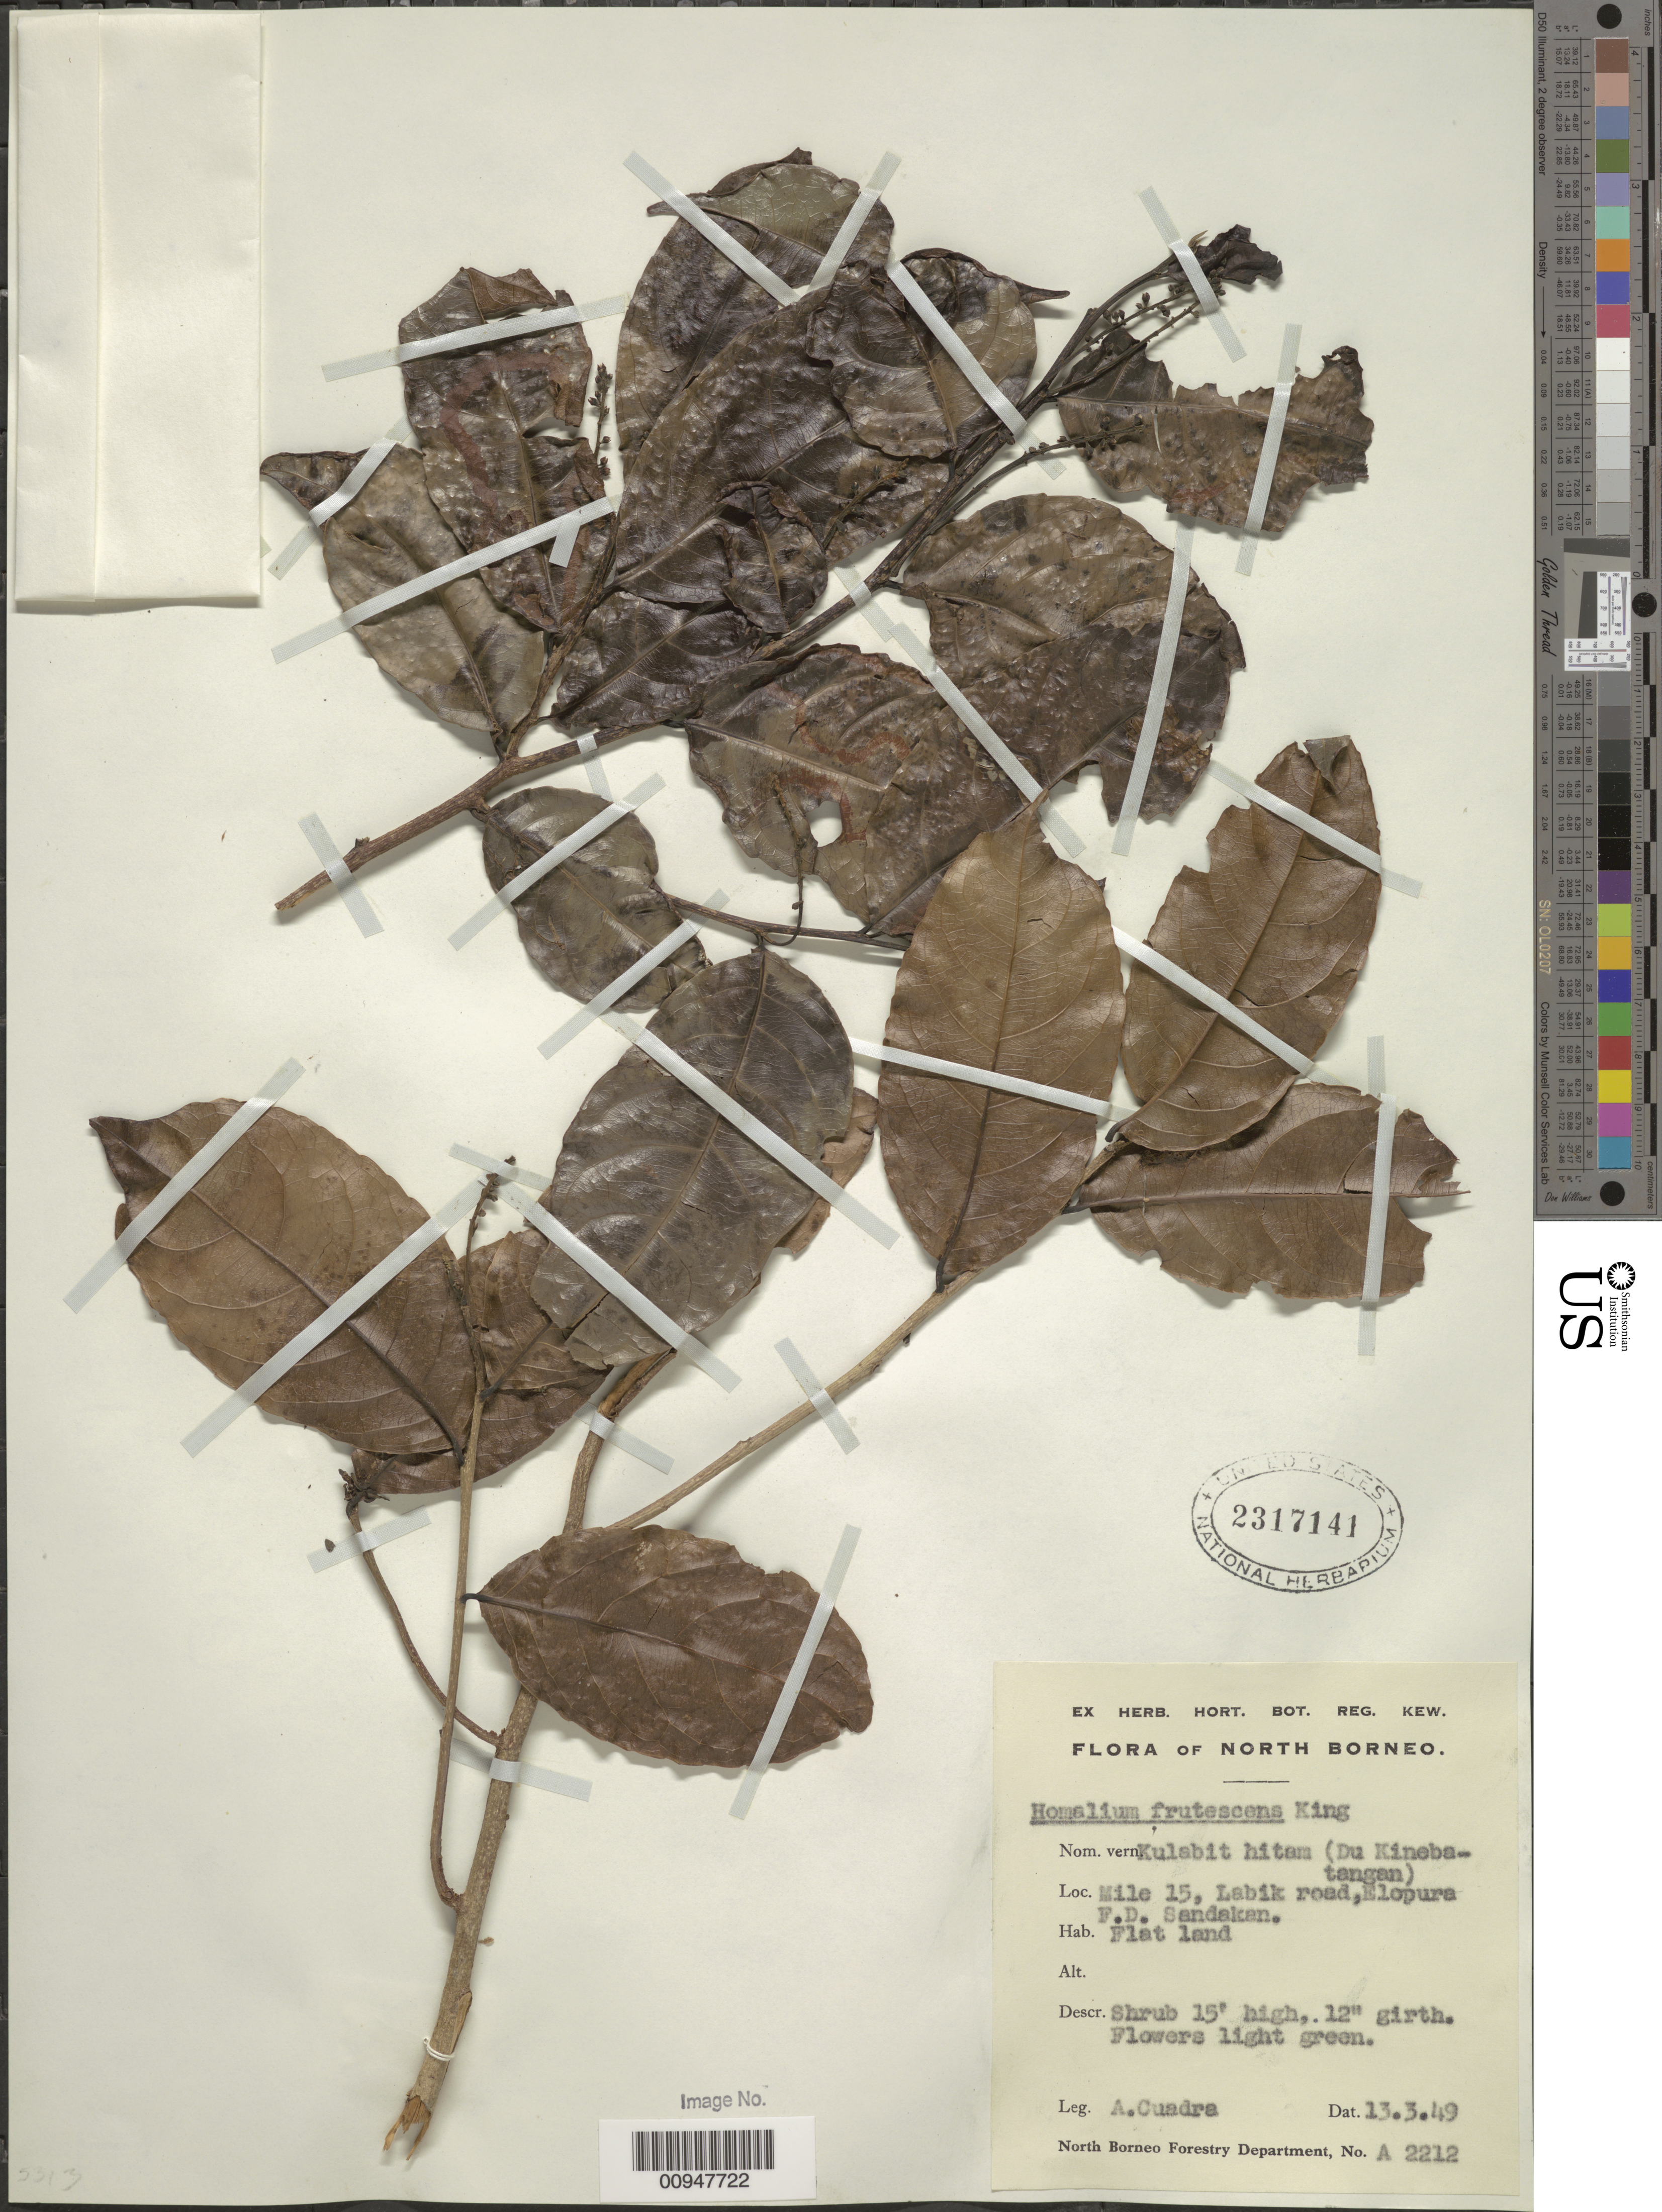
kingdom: Plantae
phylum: Tracheophyta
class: Magnoliopsida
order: Malpighiales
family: Salicaceae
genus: Homalium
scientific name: Homalium frutescens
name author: Warb.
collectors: A. Cuadra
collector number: A 2212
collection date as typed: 13 Mar 1949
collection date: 1949-03-13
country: Indonesia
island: Borneo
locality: mile 15, labik road, Elopura F.D. Sandakan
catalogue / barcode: US 2317141